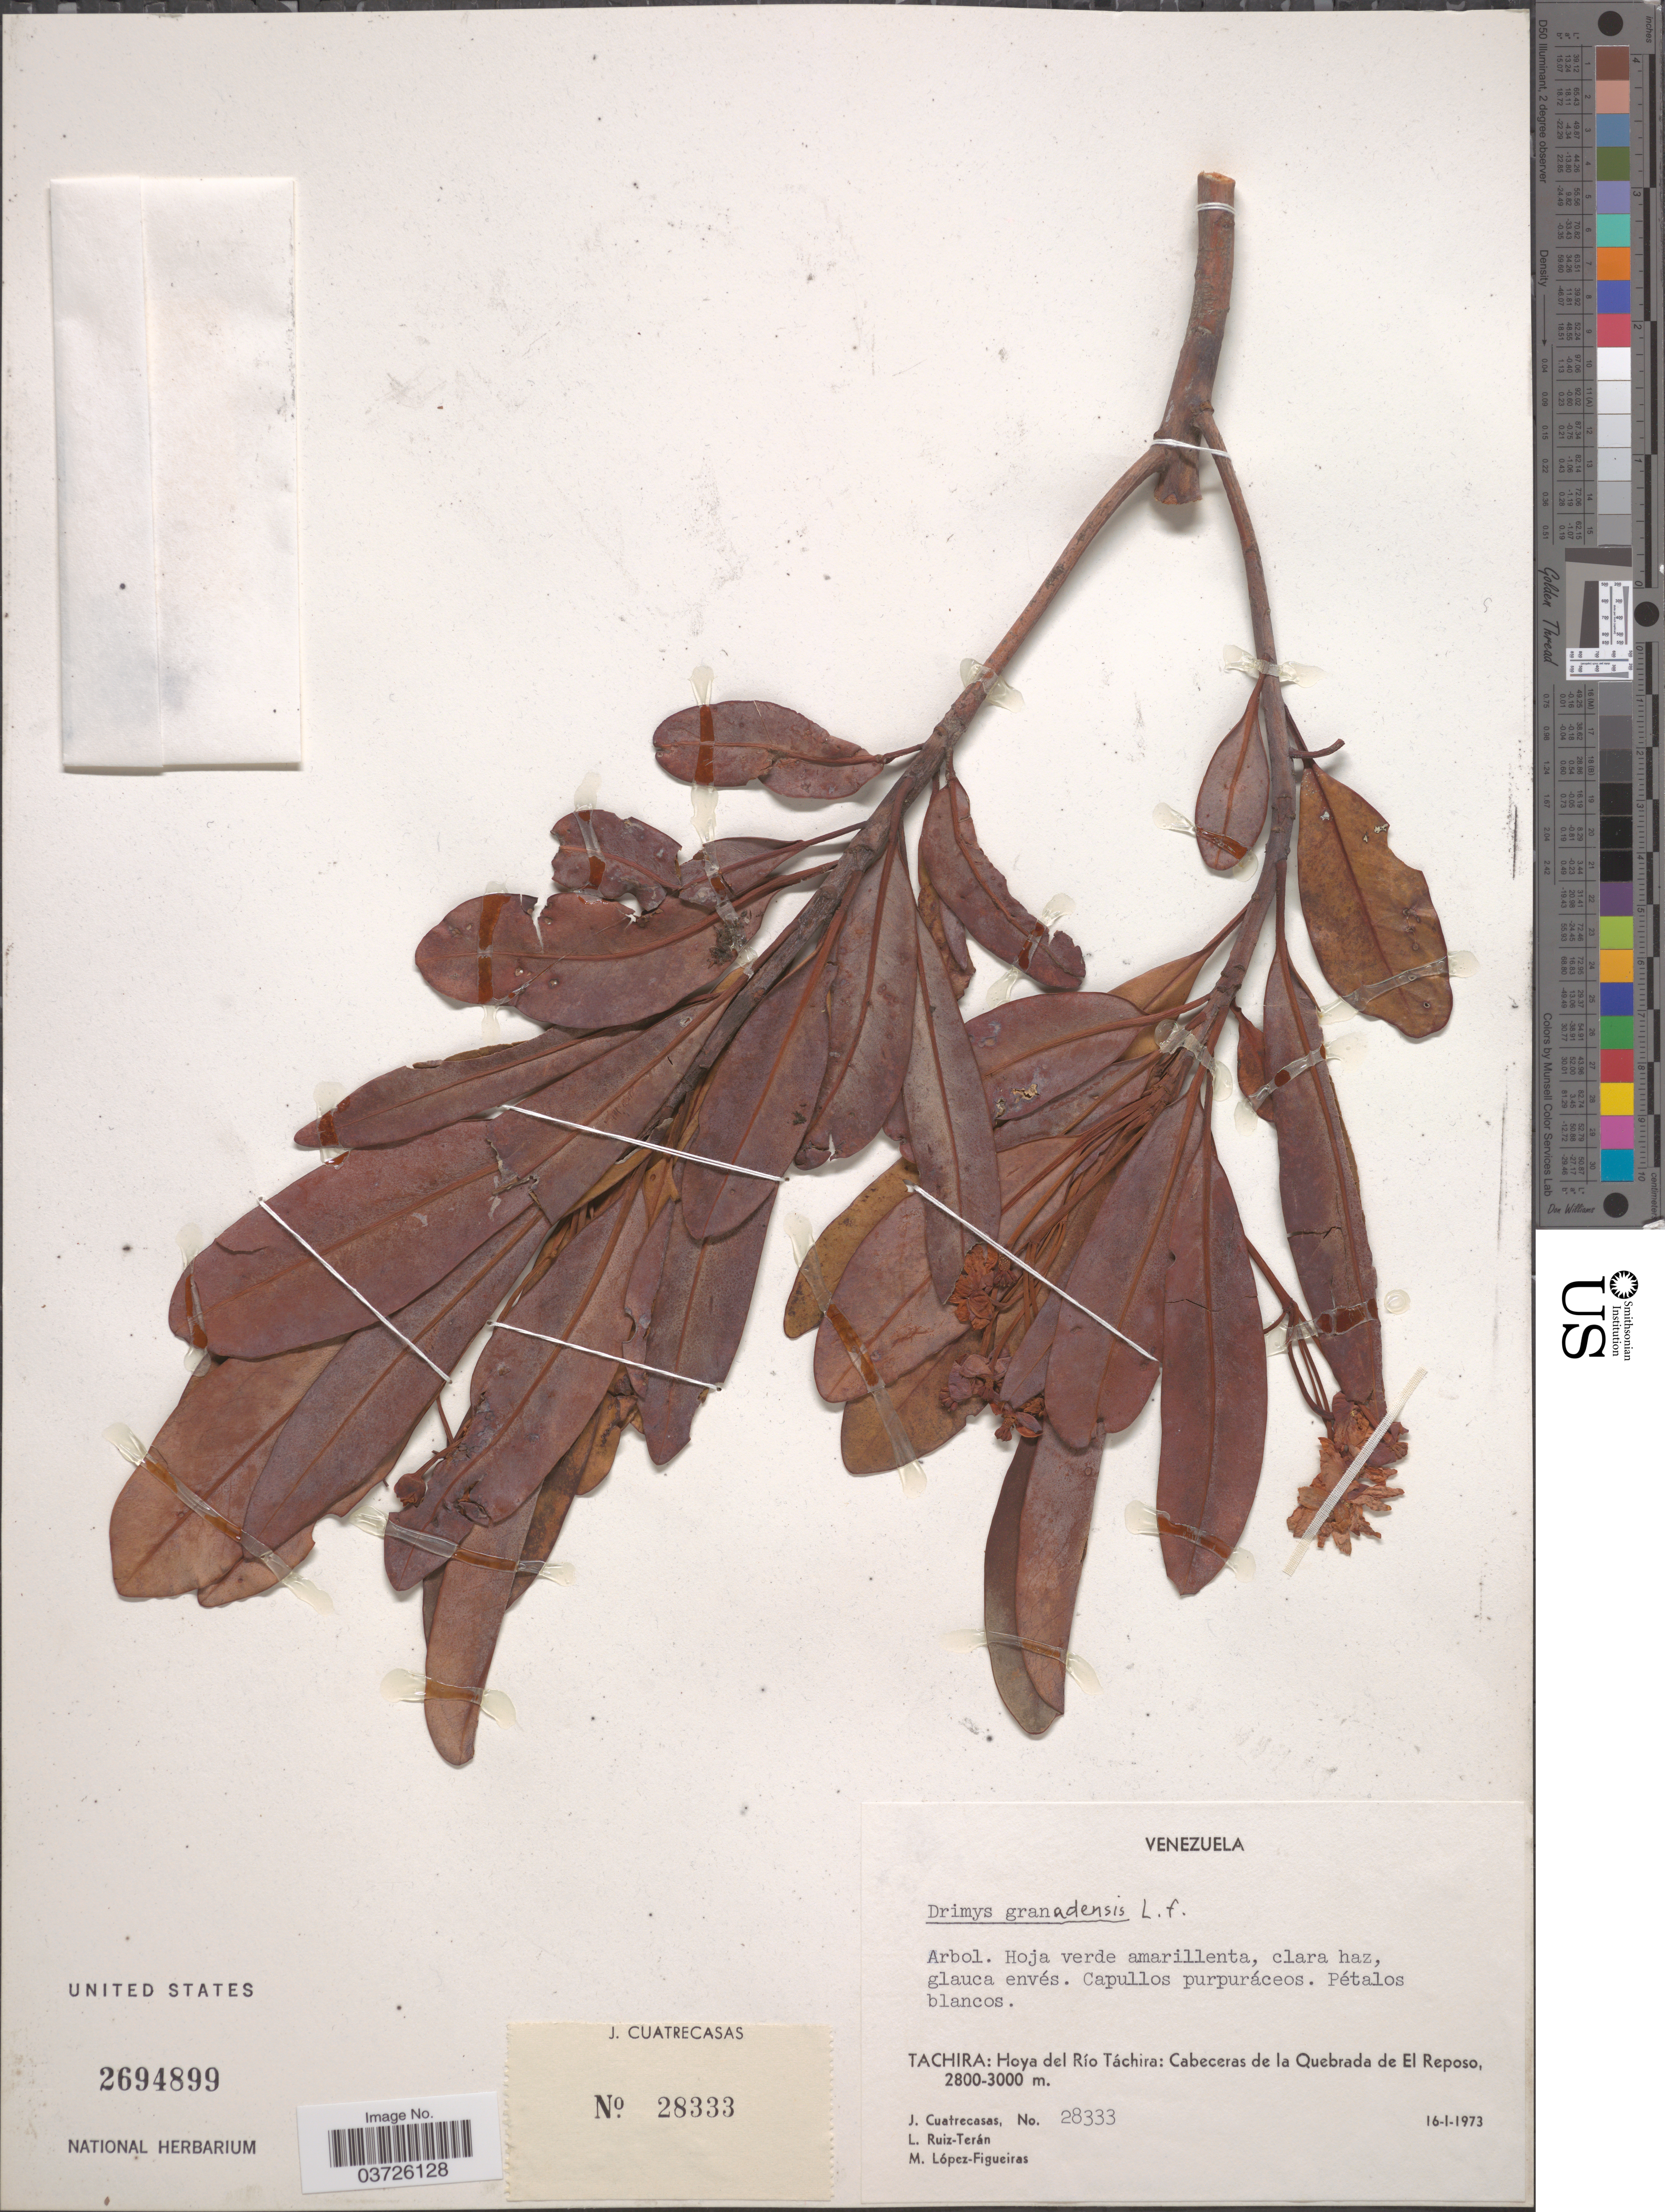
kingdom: Plantae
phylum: Tracheophyta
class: Magnoliopsida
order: Canellales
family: Winteraceae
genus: Drimys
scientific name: Drimys granadensis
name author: L. f.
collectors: J. Cuatrecasas, L. E. Ruíz-Terán & M. López Figueiras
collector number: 28333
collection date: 1973-01-16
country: Venezuela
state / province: Tachira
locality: Hoya del Río Táchira: Cabeceras de la Quebrada de El Reposo.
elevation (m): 2800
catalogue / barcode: US 2694899